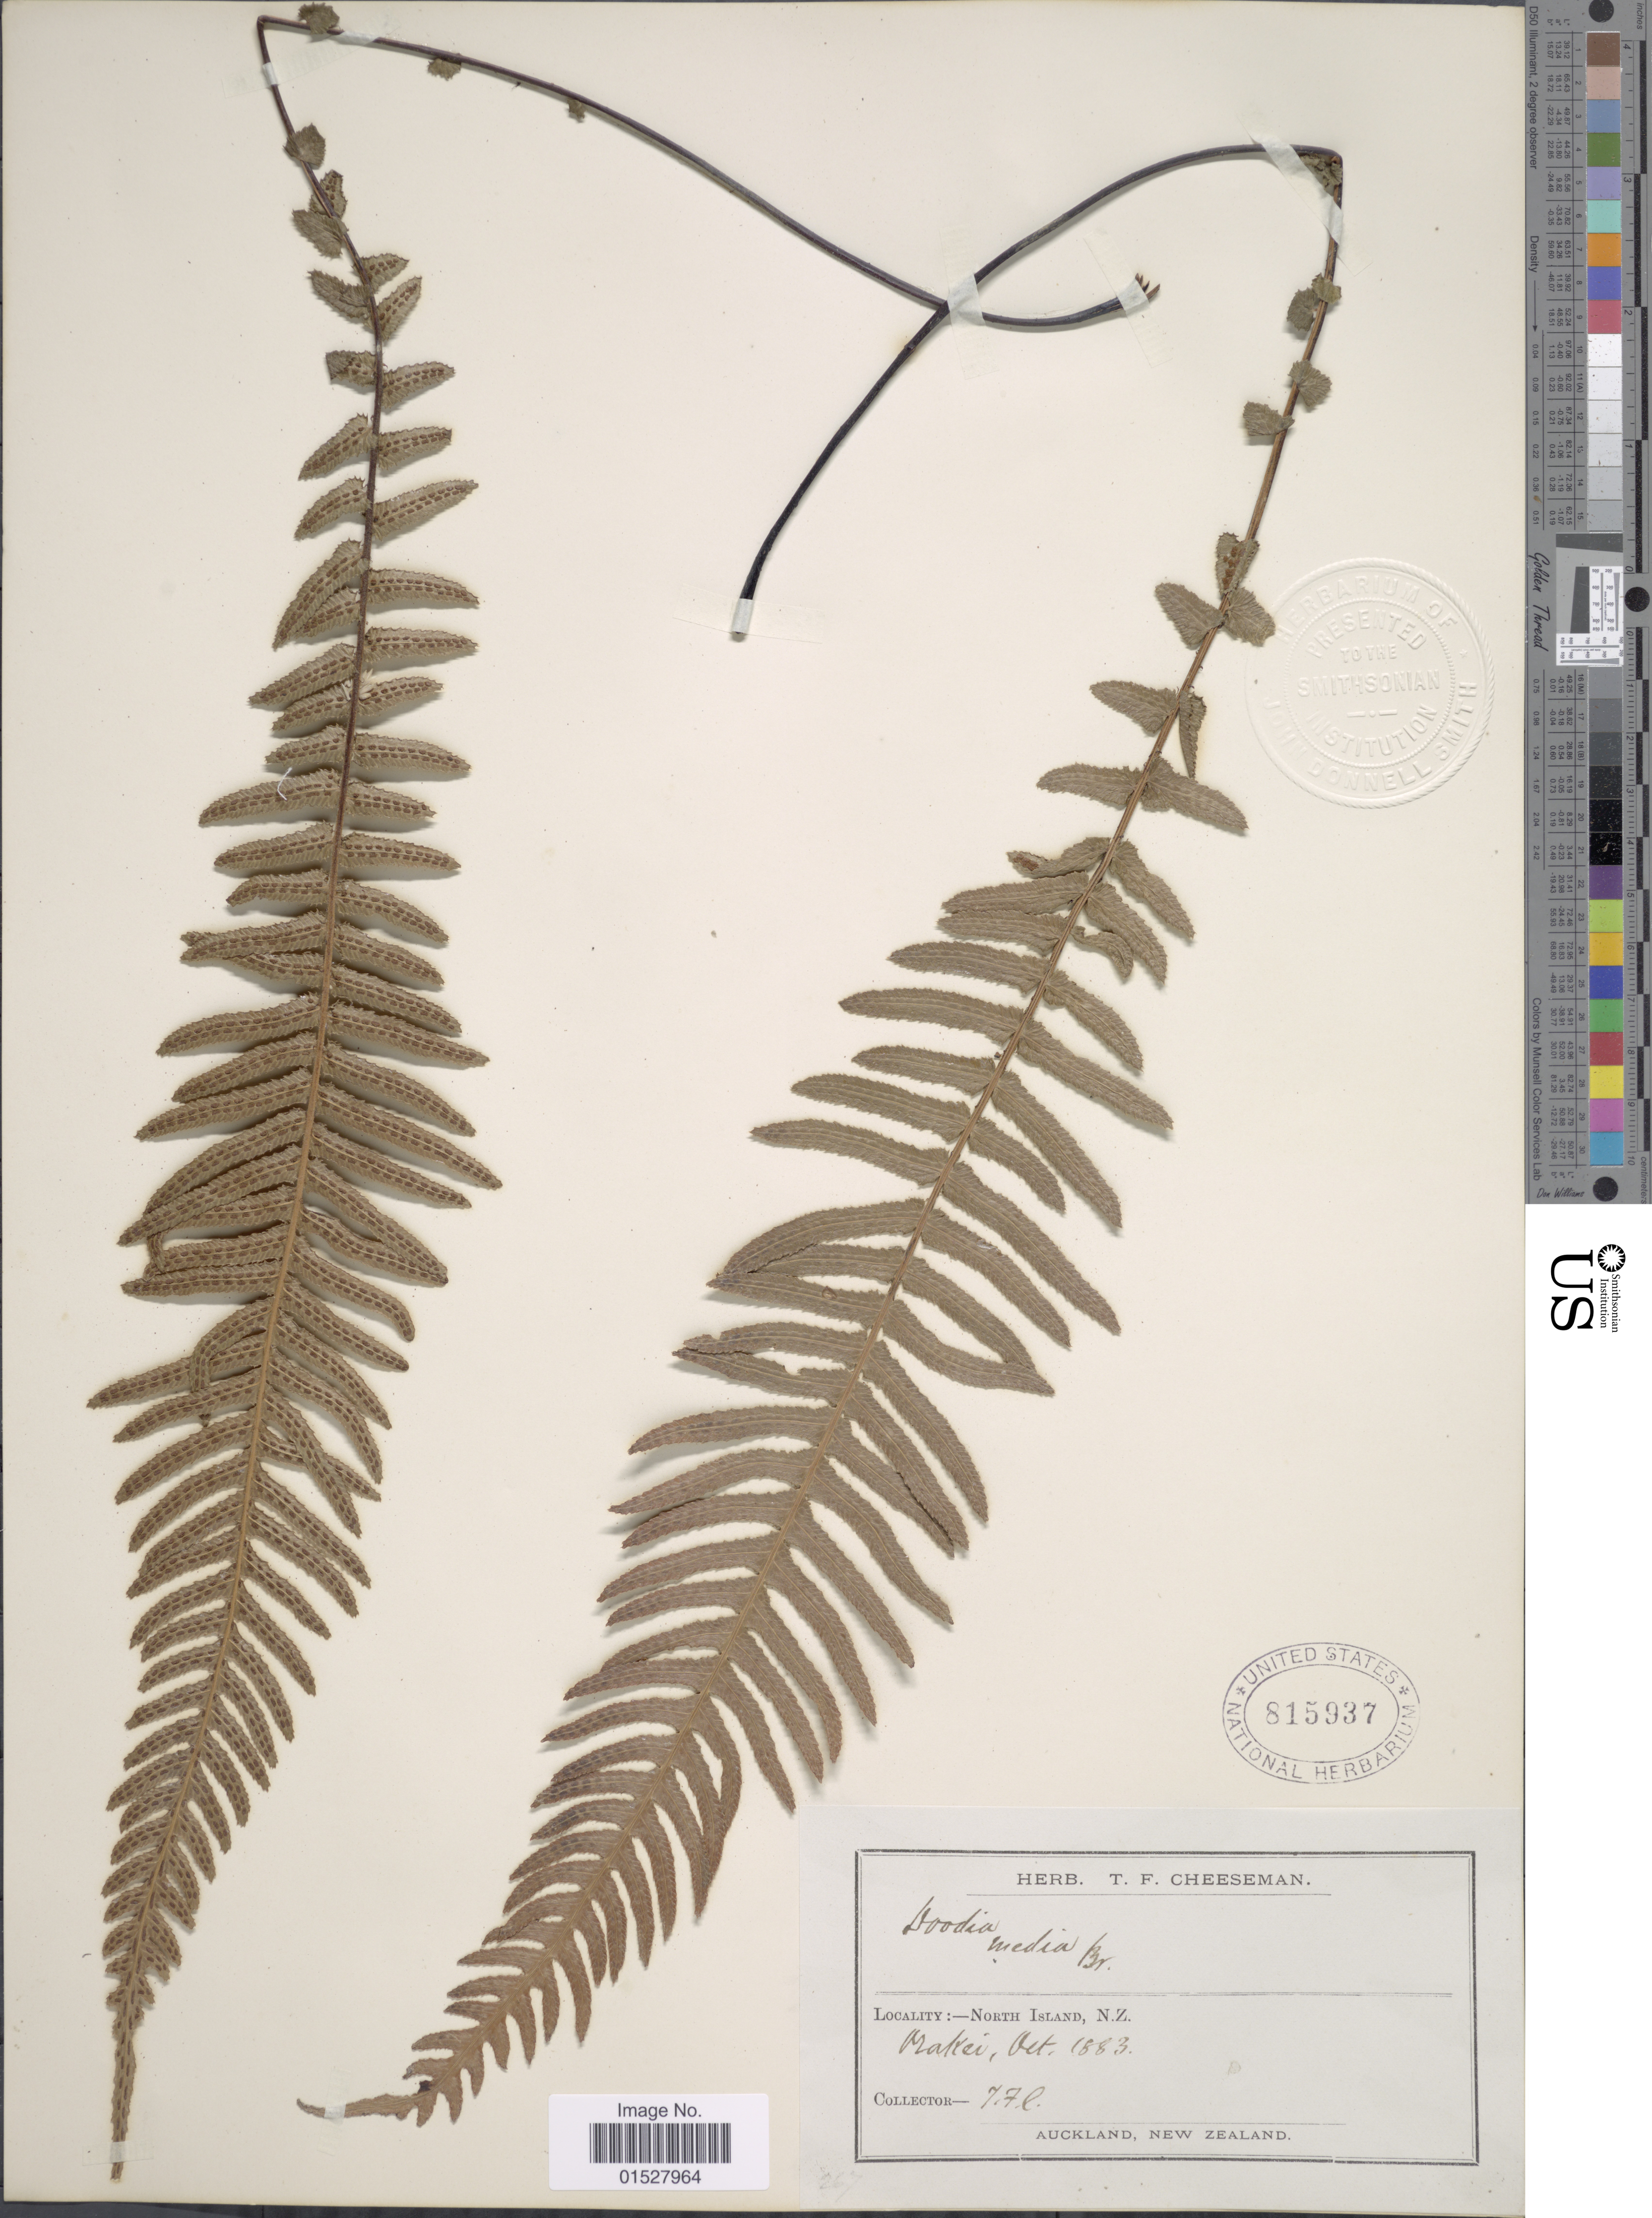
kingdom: Plantae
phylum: Tracheophyta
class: Polypodiopsida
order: Polypodiales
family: Blechnaceae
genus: Blechnum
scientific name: Blechnum medium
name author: (R. Br.) Christenh.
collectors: T. F. Cheeseman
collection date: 1883-10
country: New Zealand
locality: North Island, Orakei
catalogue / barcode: US 815937